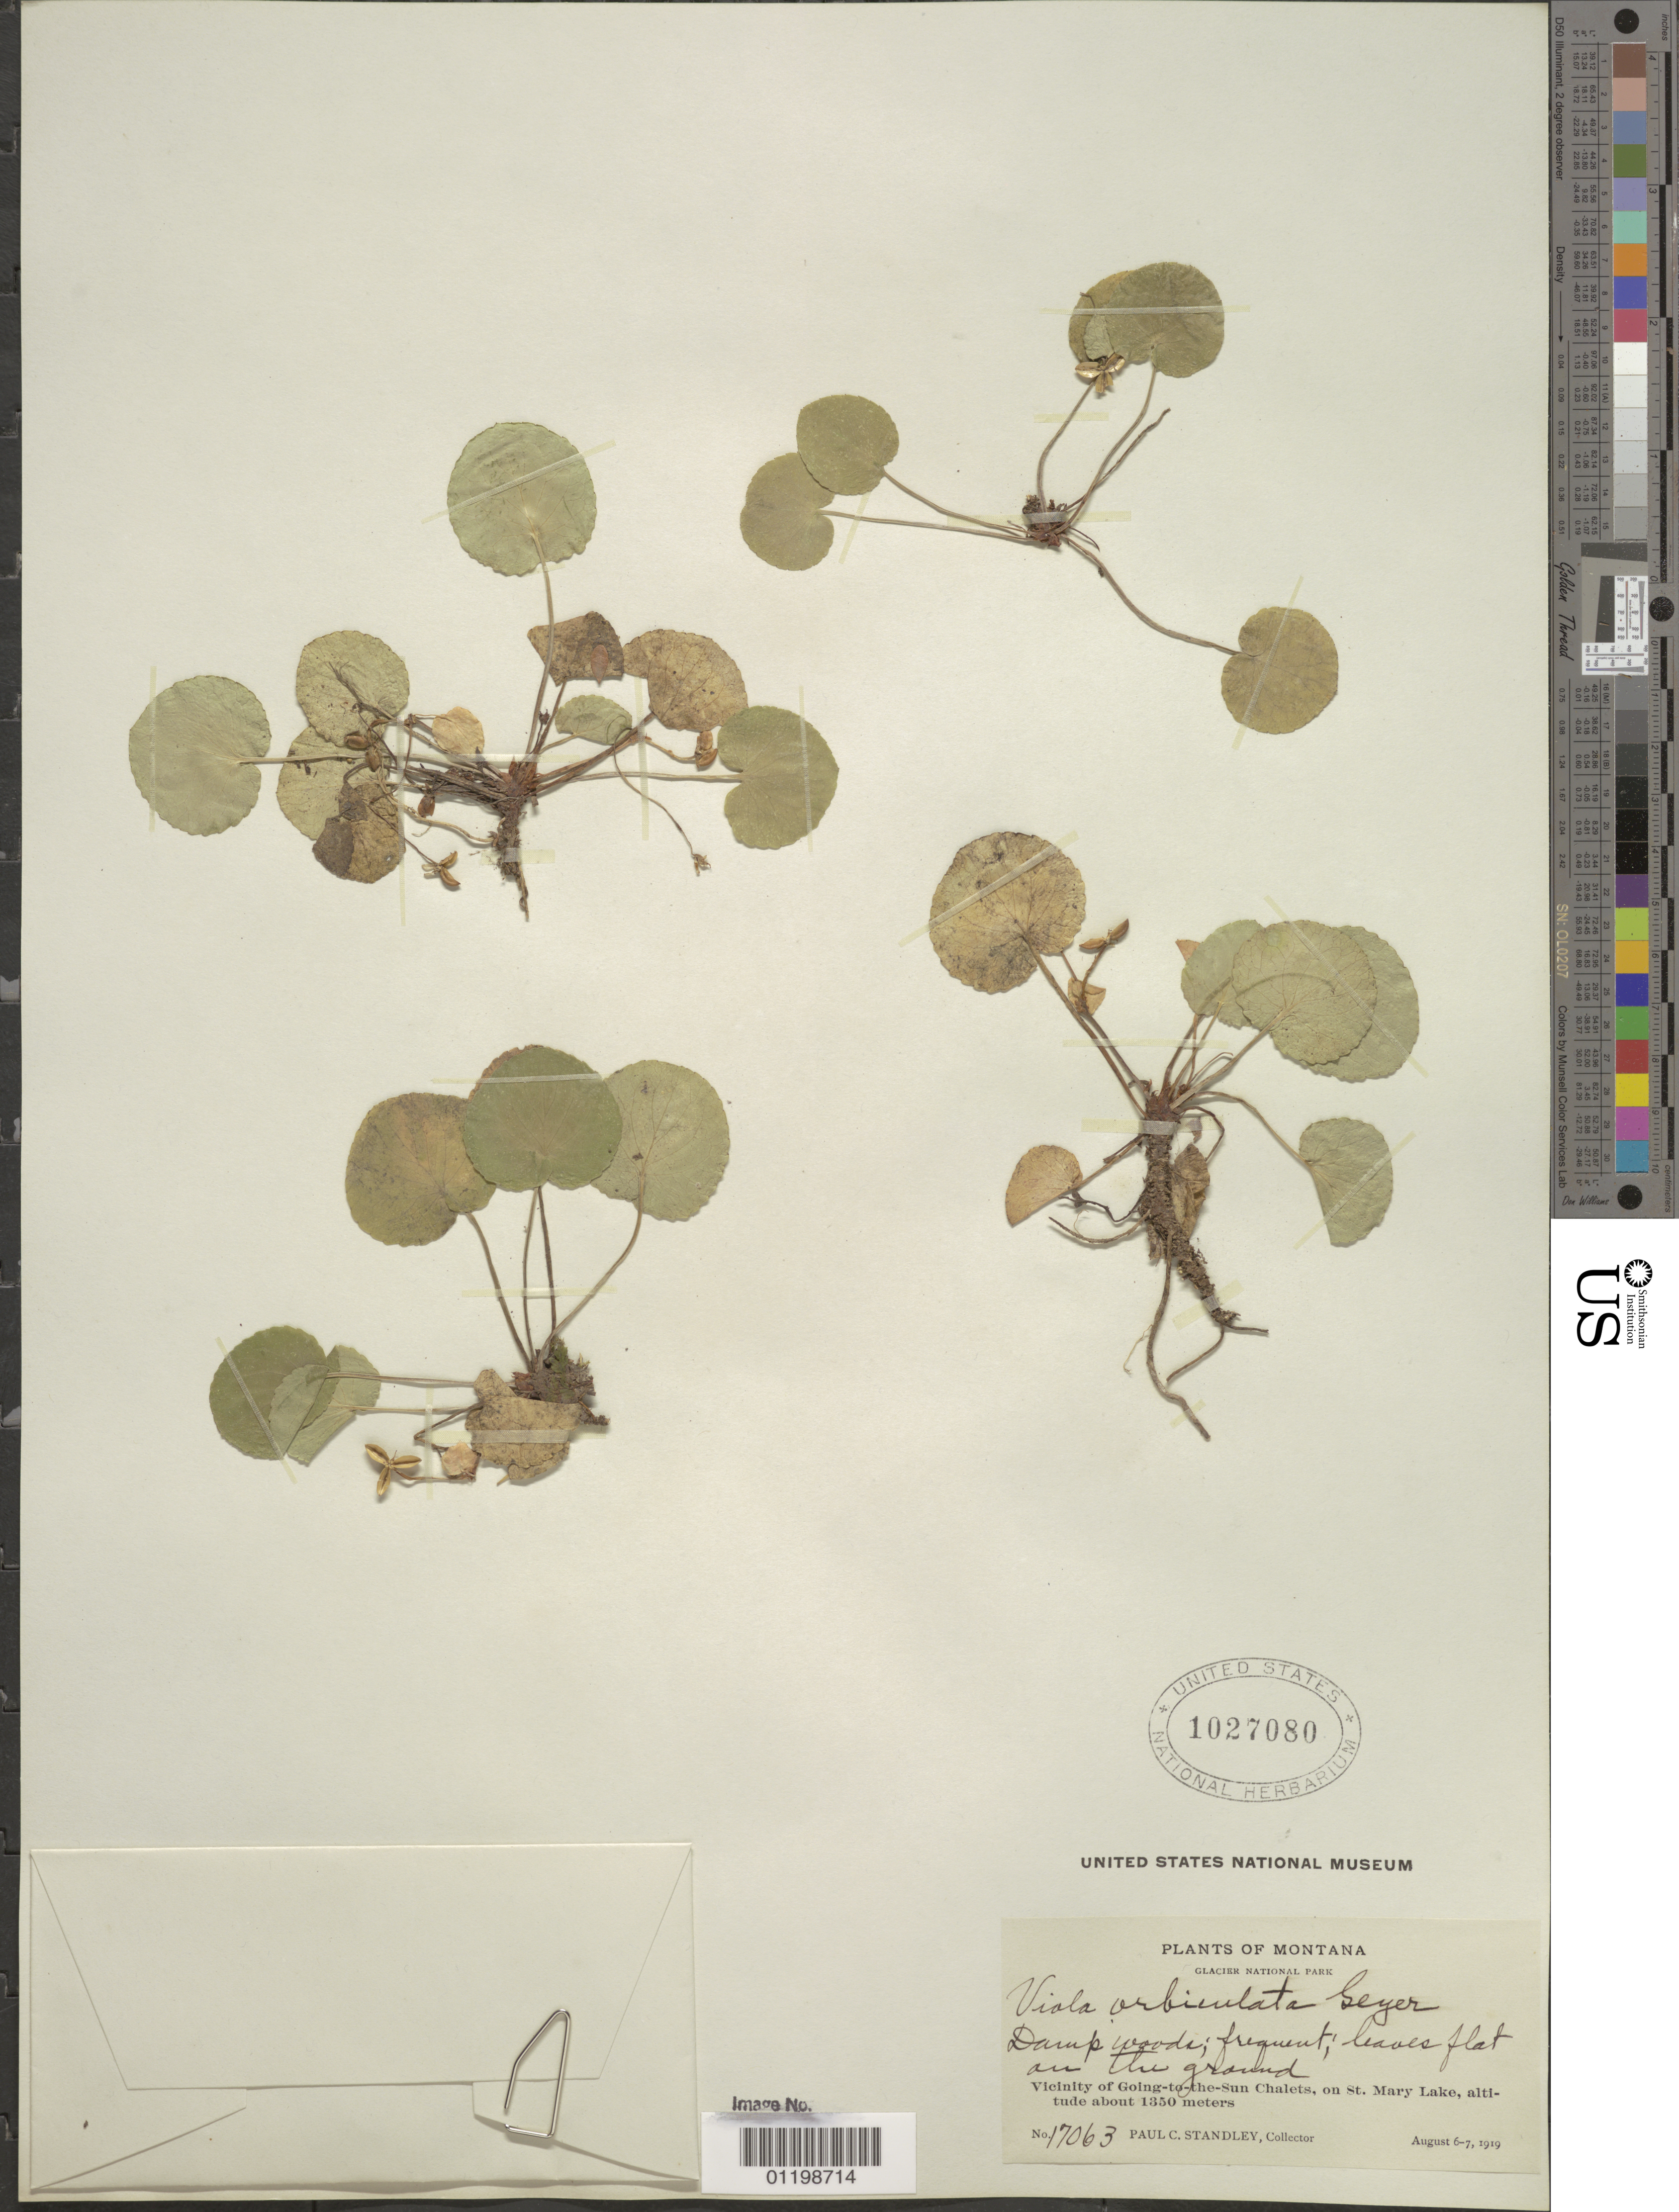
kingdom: Plantae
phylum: Tracheophyta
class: Magnoliopsida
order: Malpighiales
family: Violaceae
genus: Viola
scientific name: Viola orbiculata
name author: Geyer ex Hook.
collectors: P. C. Standley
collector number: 17063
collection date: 1919-08-06,1919-08-07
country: United States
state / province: Montana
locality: Vicinity of Going- to- the- Sun Chalets, on St. Mary Lake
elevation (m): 1350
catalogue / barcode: US 1027080